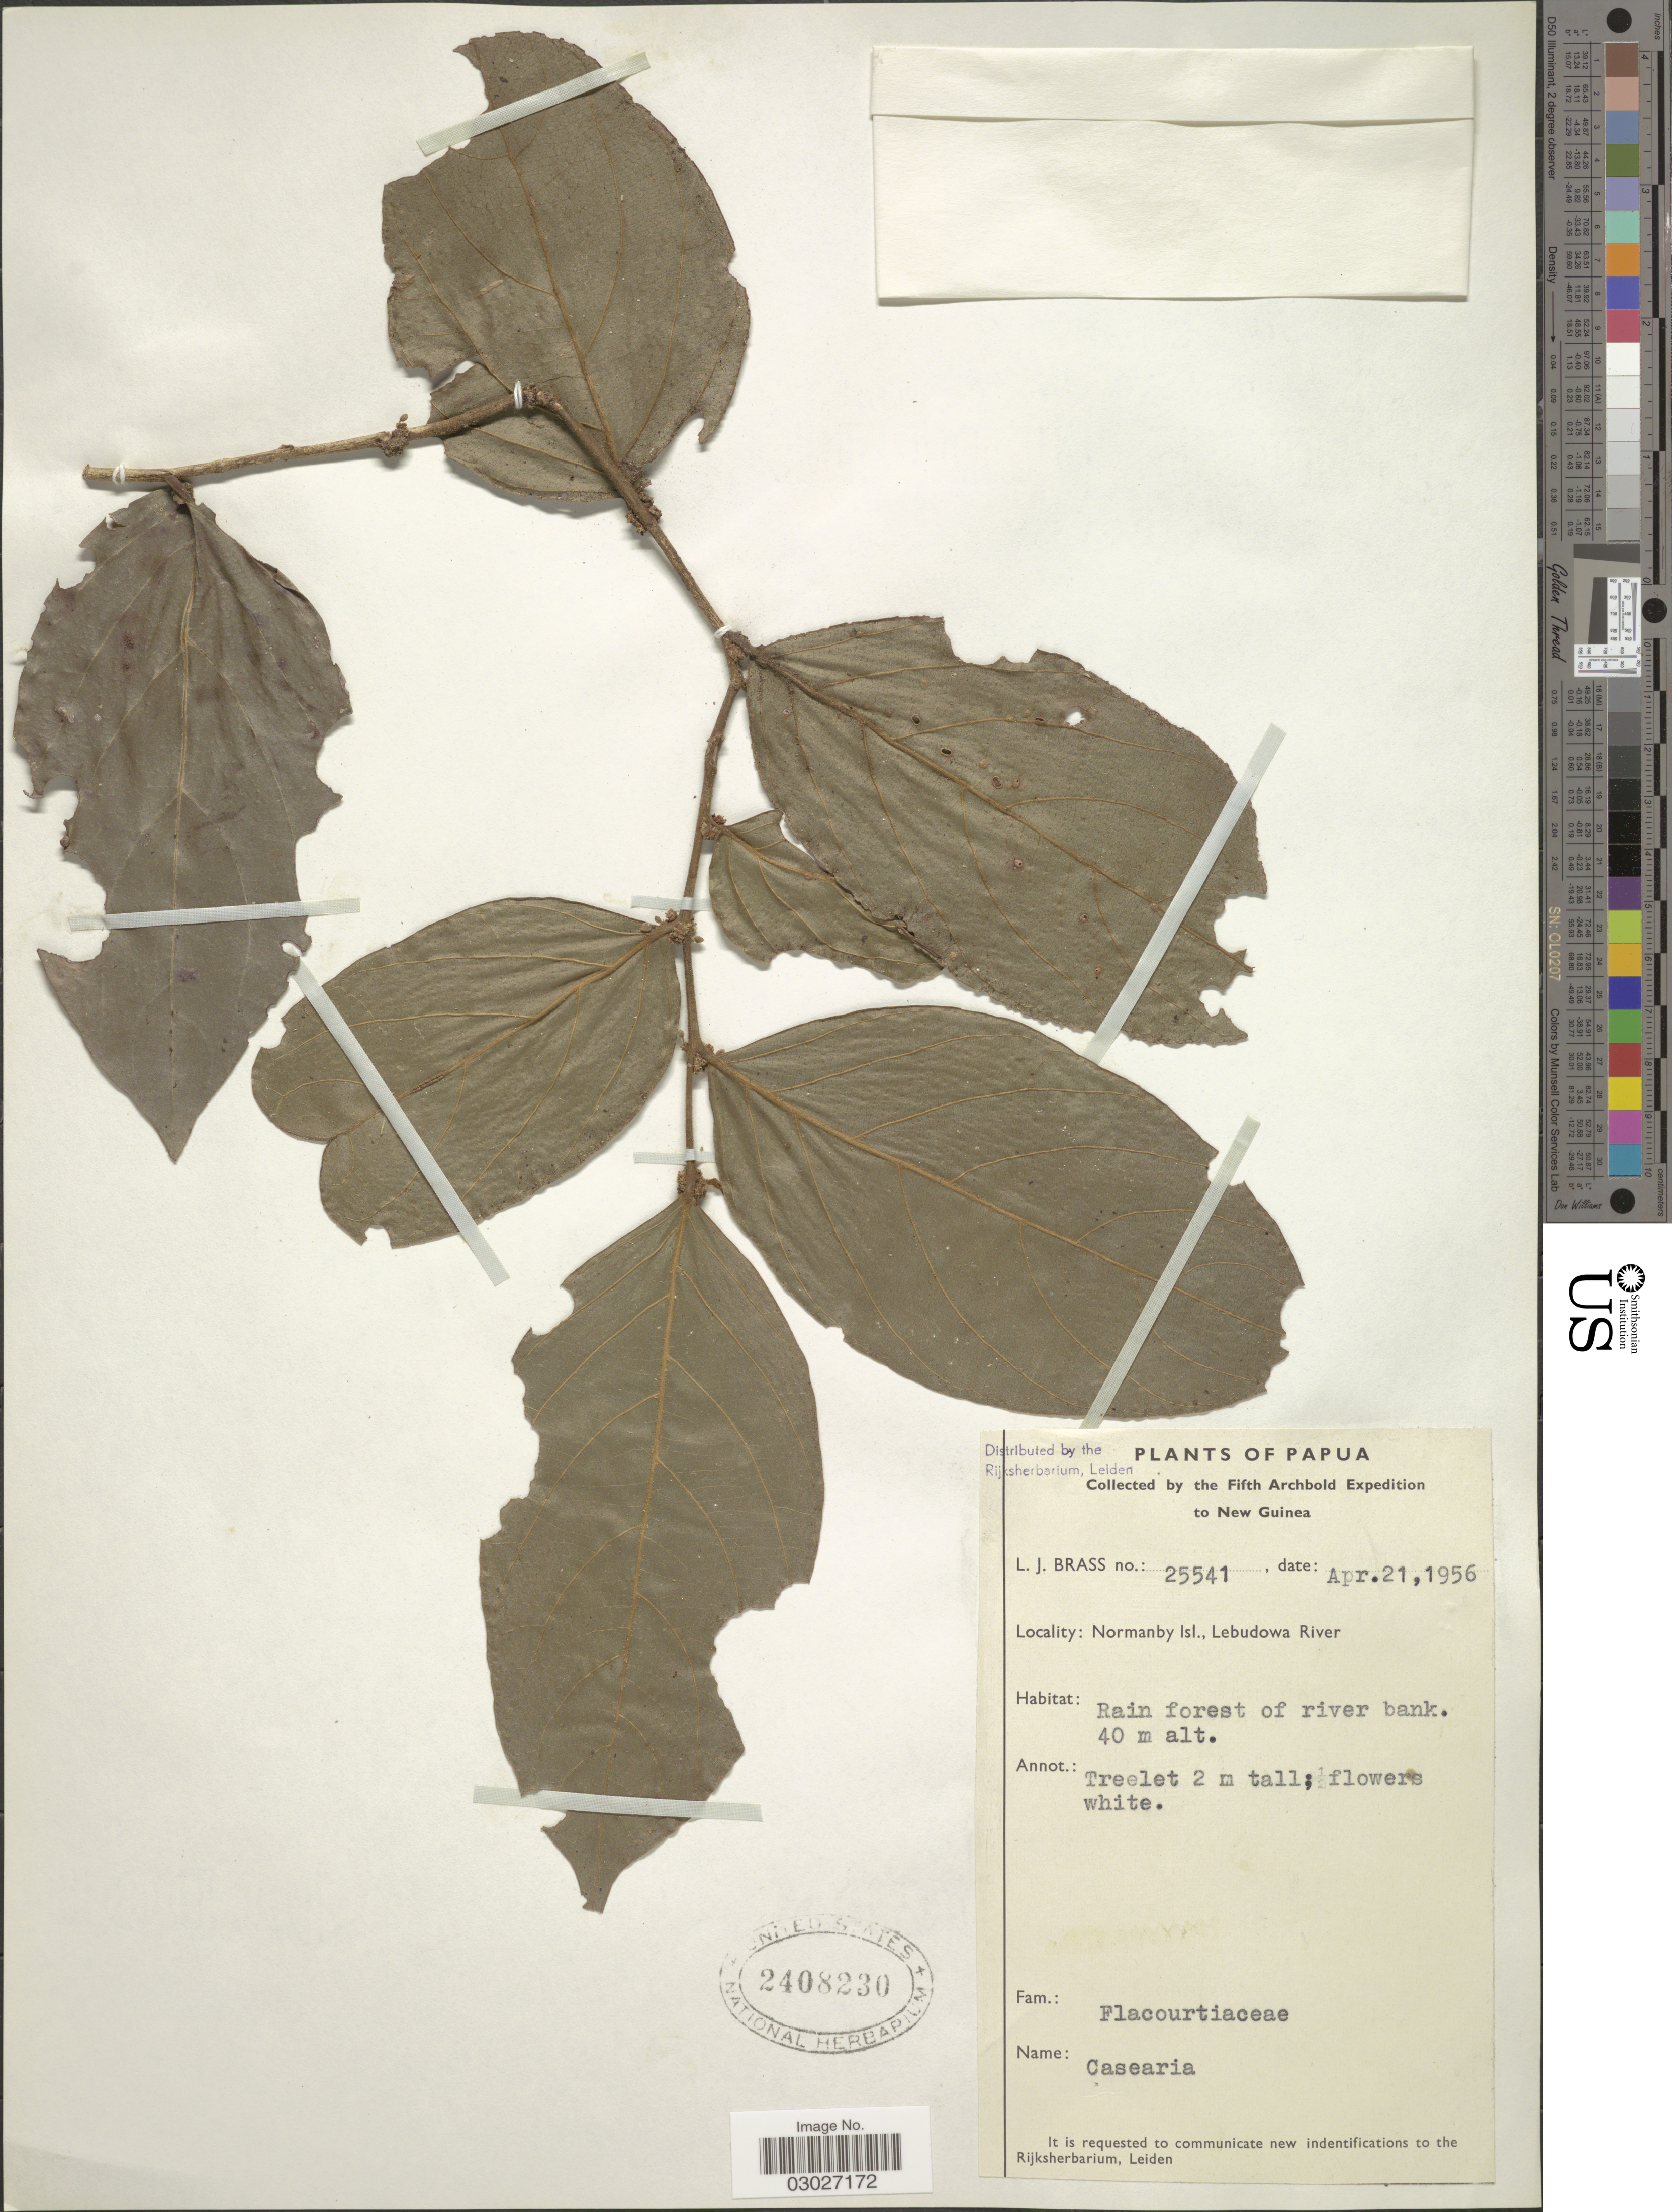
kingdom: Plantae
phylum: Tracheophyta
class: Magnoliopsida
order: Malpighiales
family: Salicaceae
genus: Casearia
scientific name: Casearia sp.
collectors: L. J. Brass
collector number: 25541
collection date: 1956-04-21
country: Papua New Guinea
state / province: Milne Bay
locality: Papua, New Guinea, Normanby Isl., Lebudowa River.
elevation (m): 40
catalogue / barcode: US 2408230